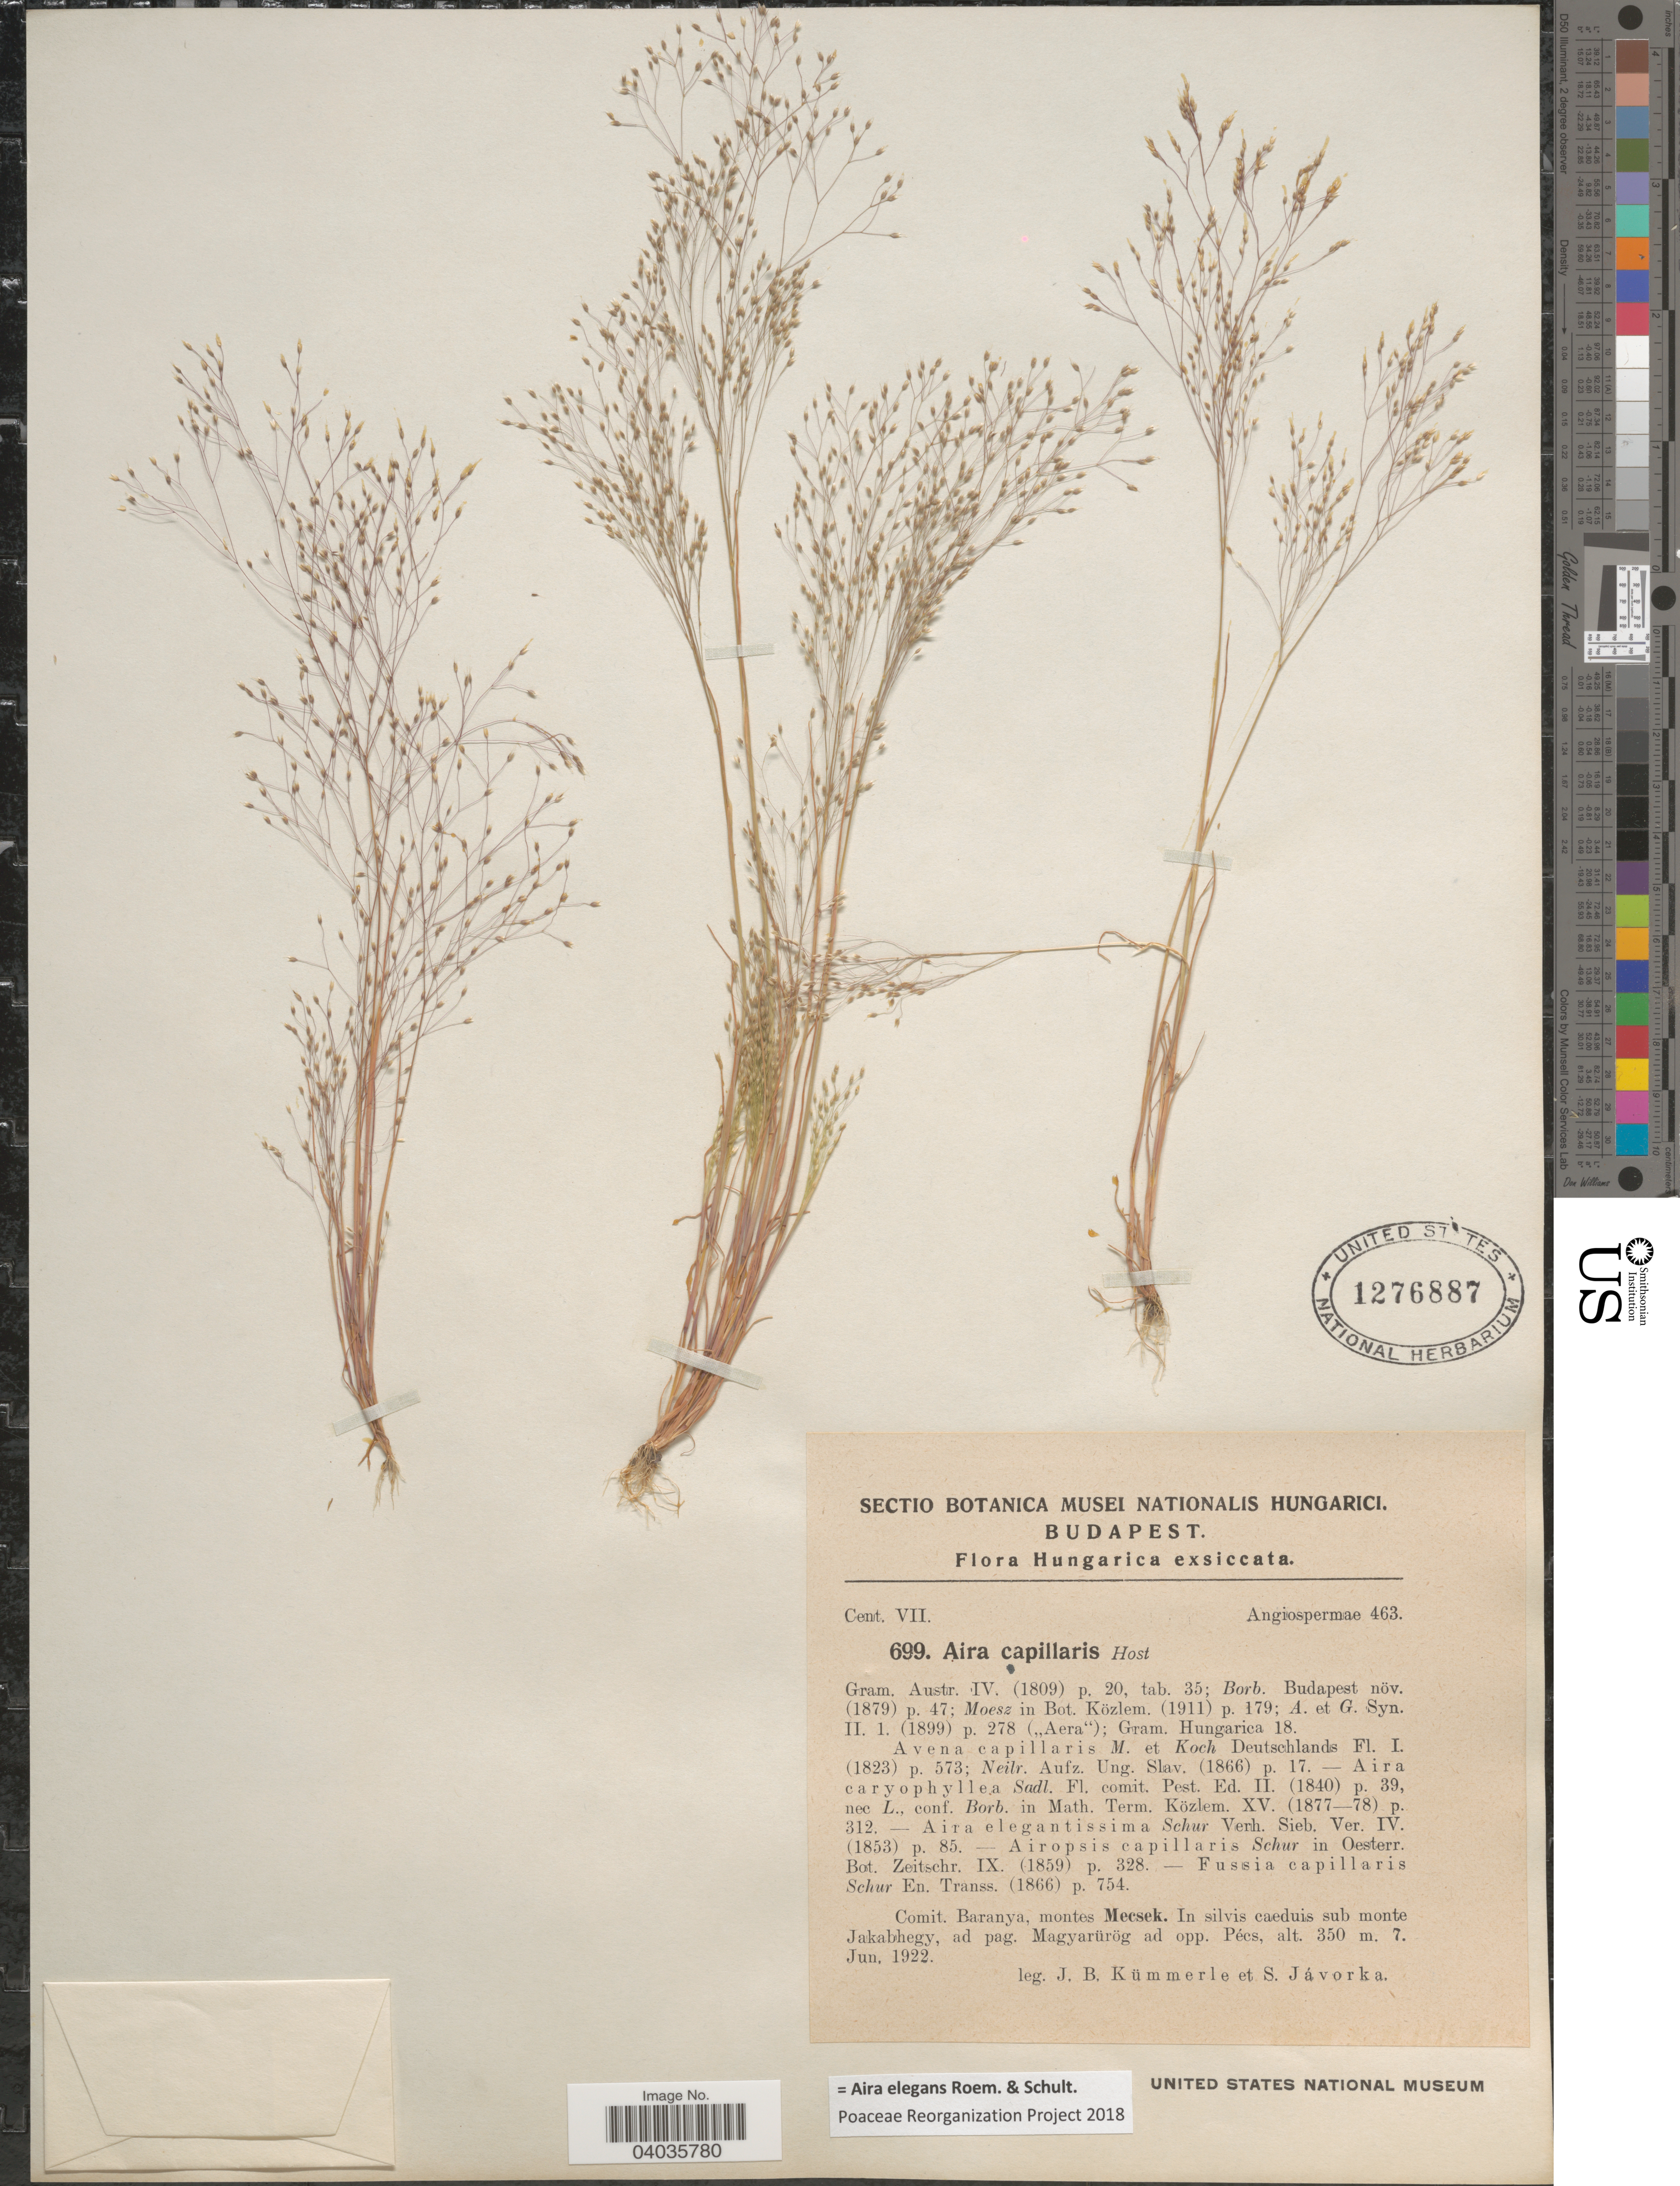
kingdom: Plantae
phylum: Tracheophyta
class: Liliopsida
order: Poales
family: Poaceae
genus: Aira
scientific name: Aira elegans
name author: L.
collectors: J. Kummerle & S. Javorka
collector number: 699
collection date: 1922-06-07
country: Hungary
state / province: Baranya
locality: Comit. Baranya, montes Mecsek. In silvis caeduis sub monte Jakabhegy, ad pag. Magyarürög ad opp. Pécs.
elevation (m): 350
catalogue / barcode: US 1276887